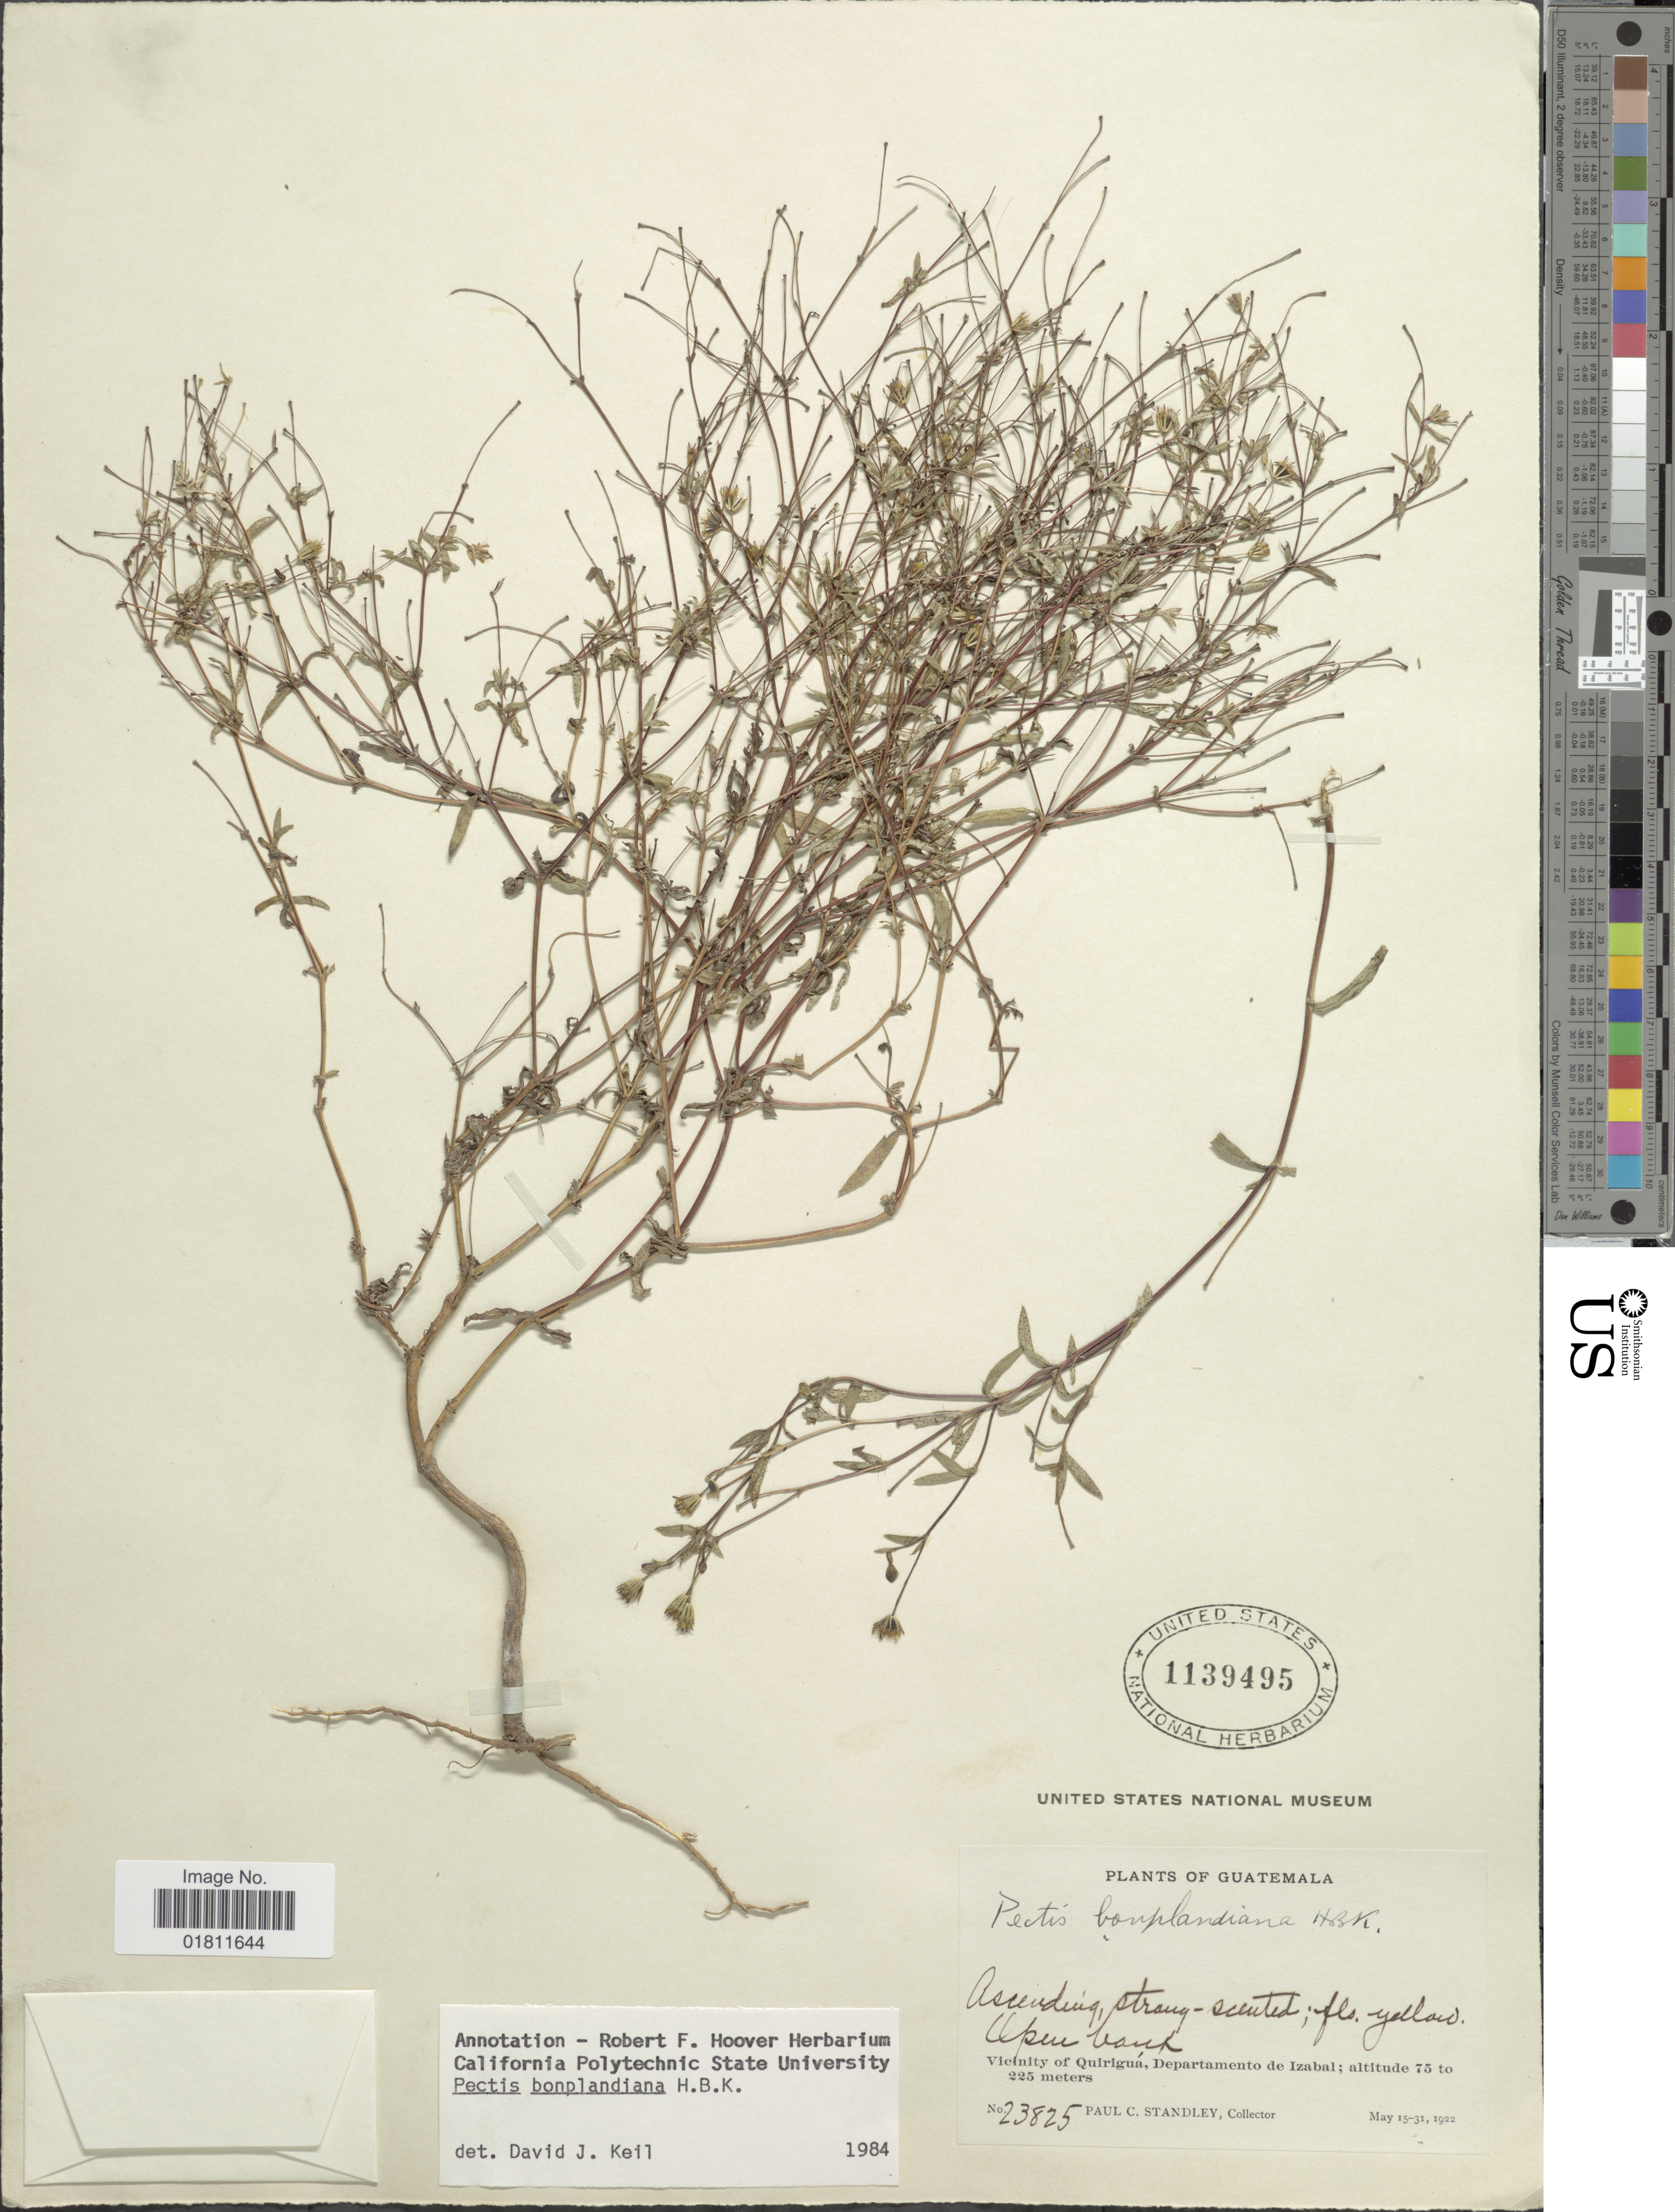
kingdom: Plantae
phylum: Tracheophyta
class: Magnoliopsida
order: Asterales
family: Asteraceae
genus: Pectis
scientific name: Pectis bonplandiana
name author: Kunth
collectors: P. C. Standley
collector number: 23825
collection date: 1922-05-15/1922-05-31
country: Guatemala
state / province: Izabal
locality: Open bank. Vicinity of Quirigua, Departamento de Izabal.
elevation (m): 75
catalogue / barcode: US 1139495